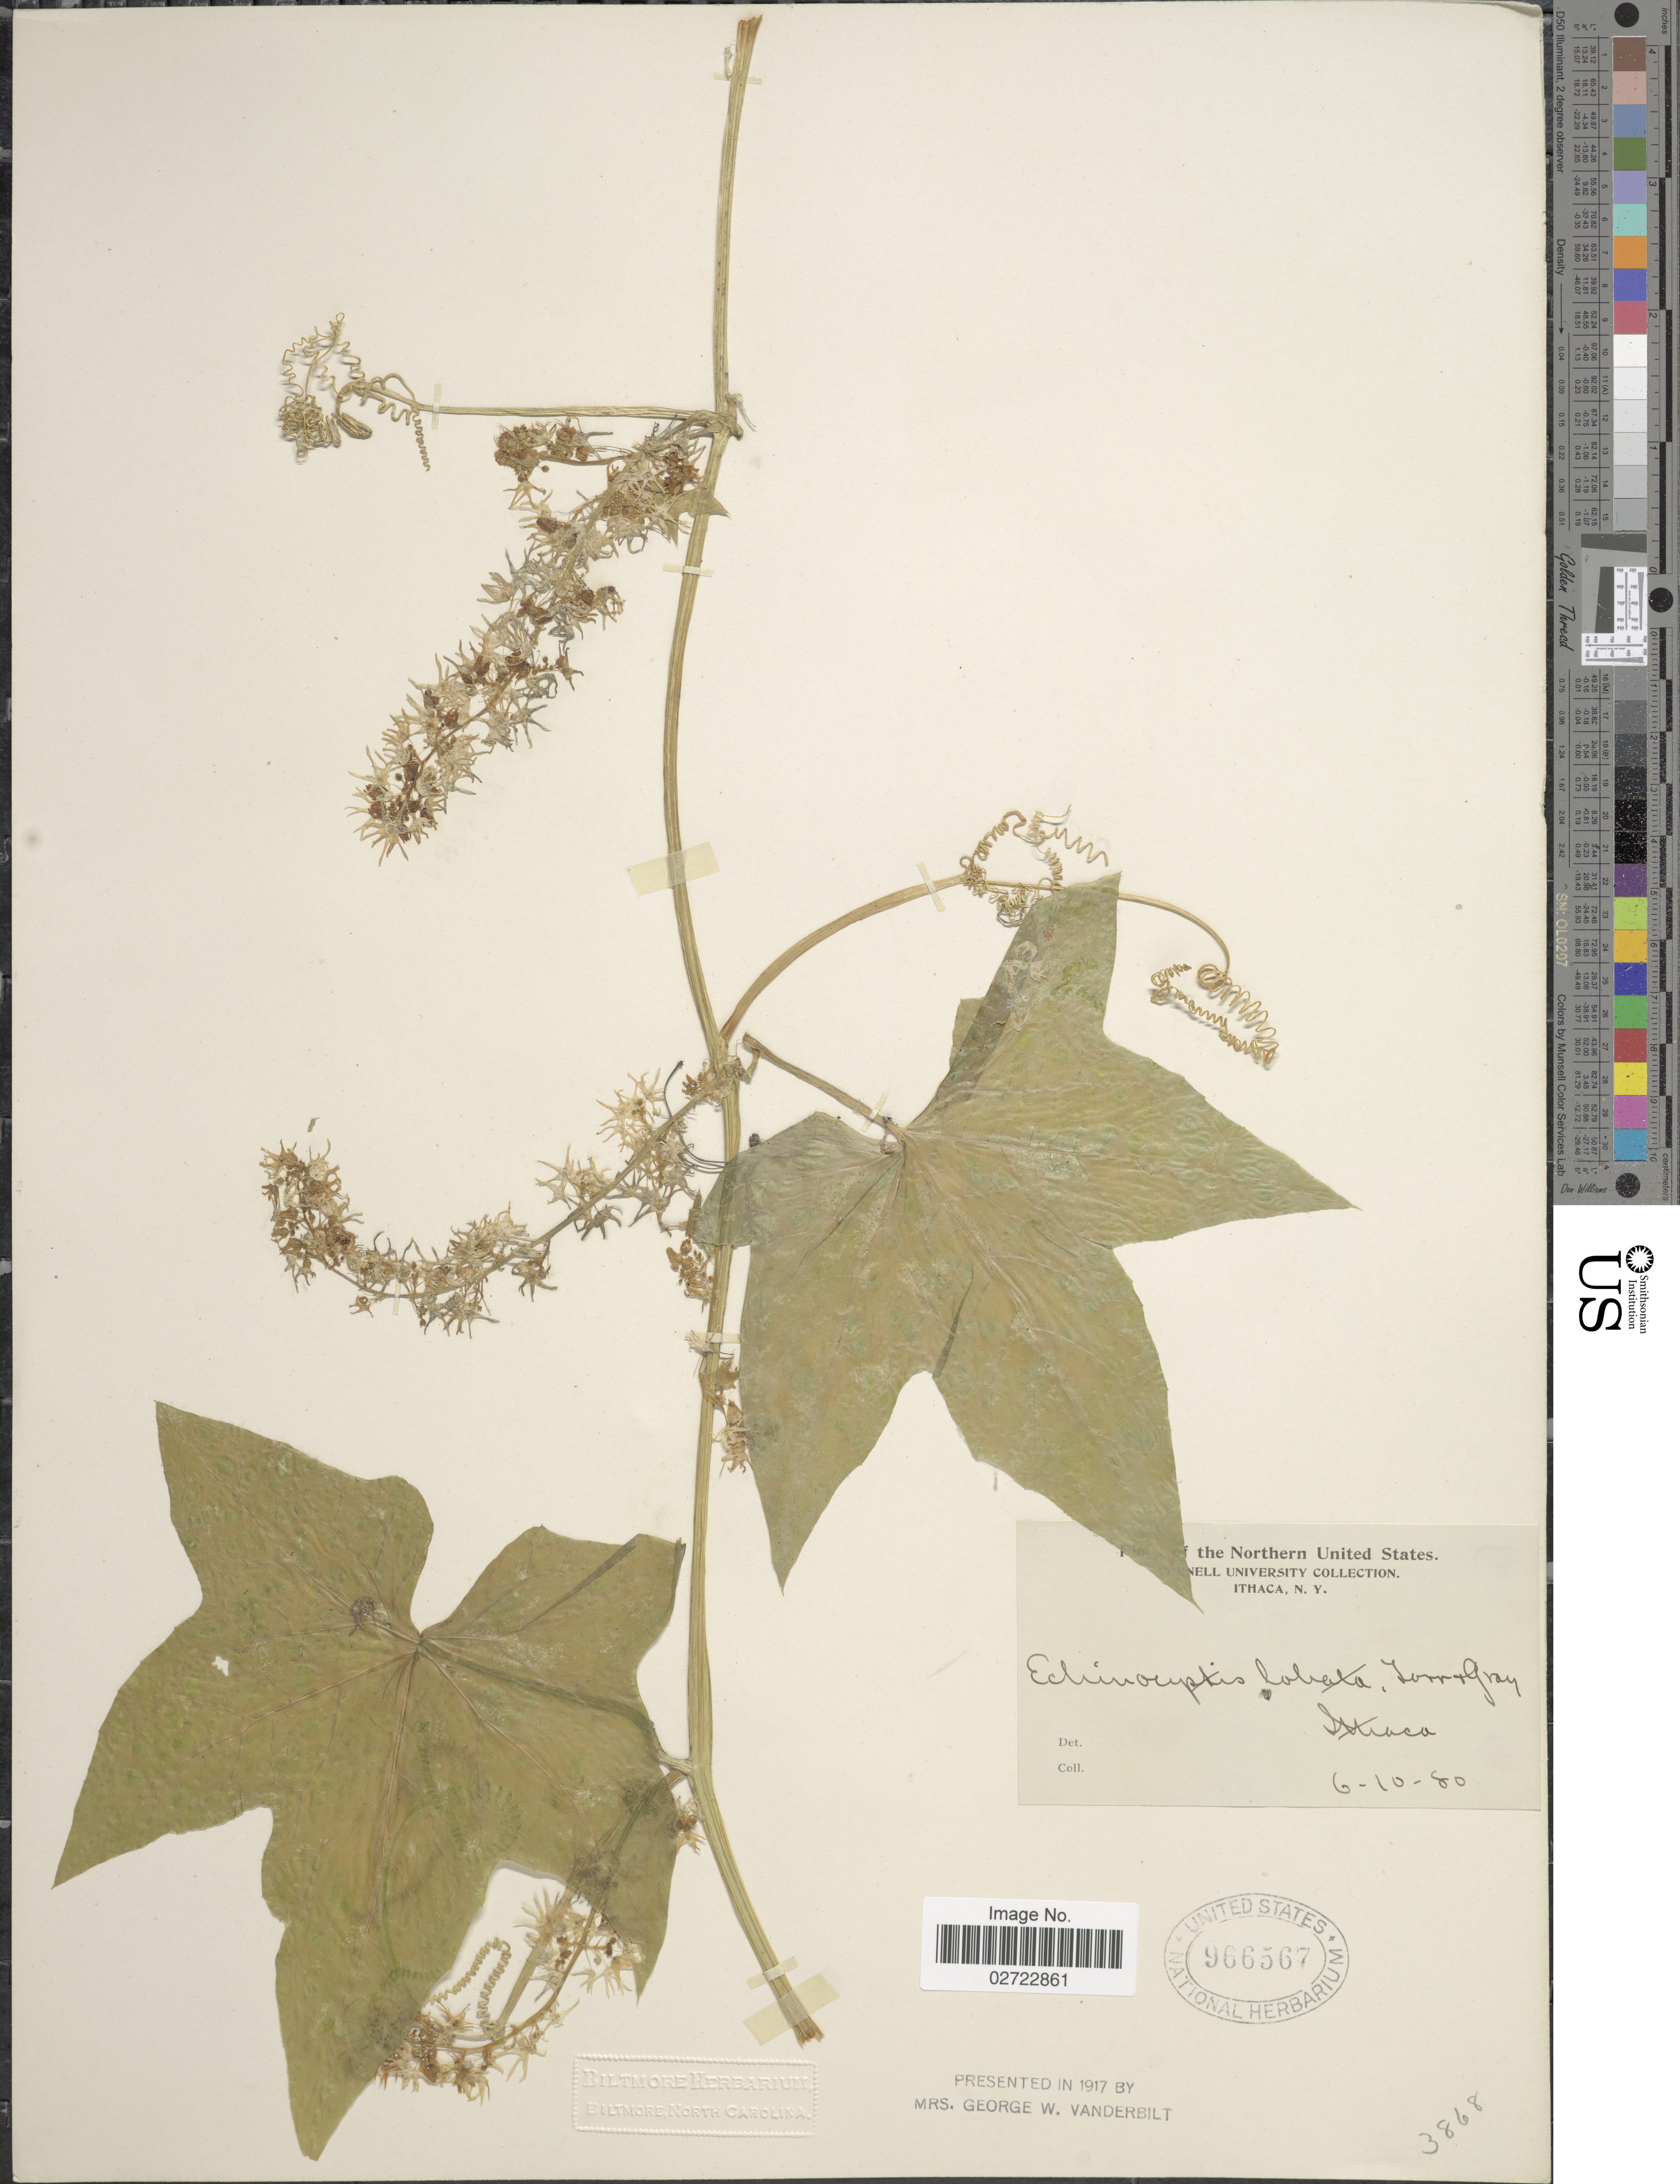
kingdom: Plantae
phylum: Tracheophyta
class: Magnoliopsida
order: Cucurbitales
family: Cucurbitaceae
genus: Echinocystis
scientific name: Echinocystis lobata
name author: (Michx.) Torr. & A. Gray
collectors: ex herb. Cornell University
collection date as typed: Transcribed d/m/y: 10/6/80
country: United States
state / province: New York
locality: Northern United States. Ithaca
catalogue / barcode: US 966567